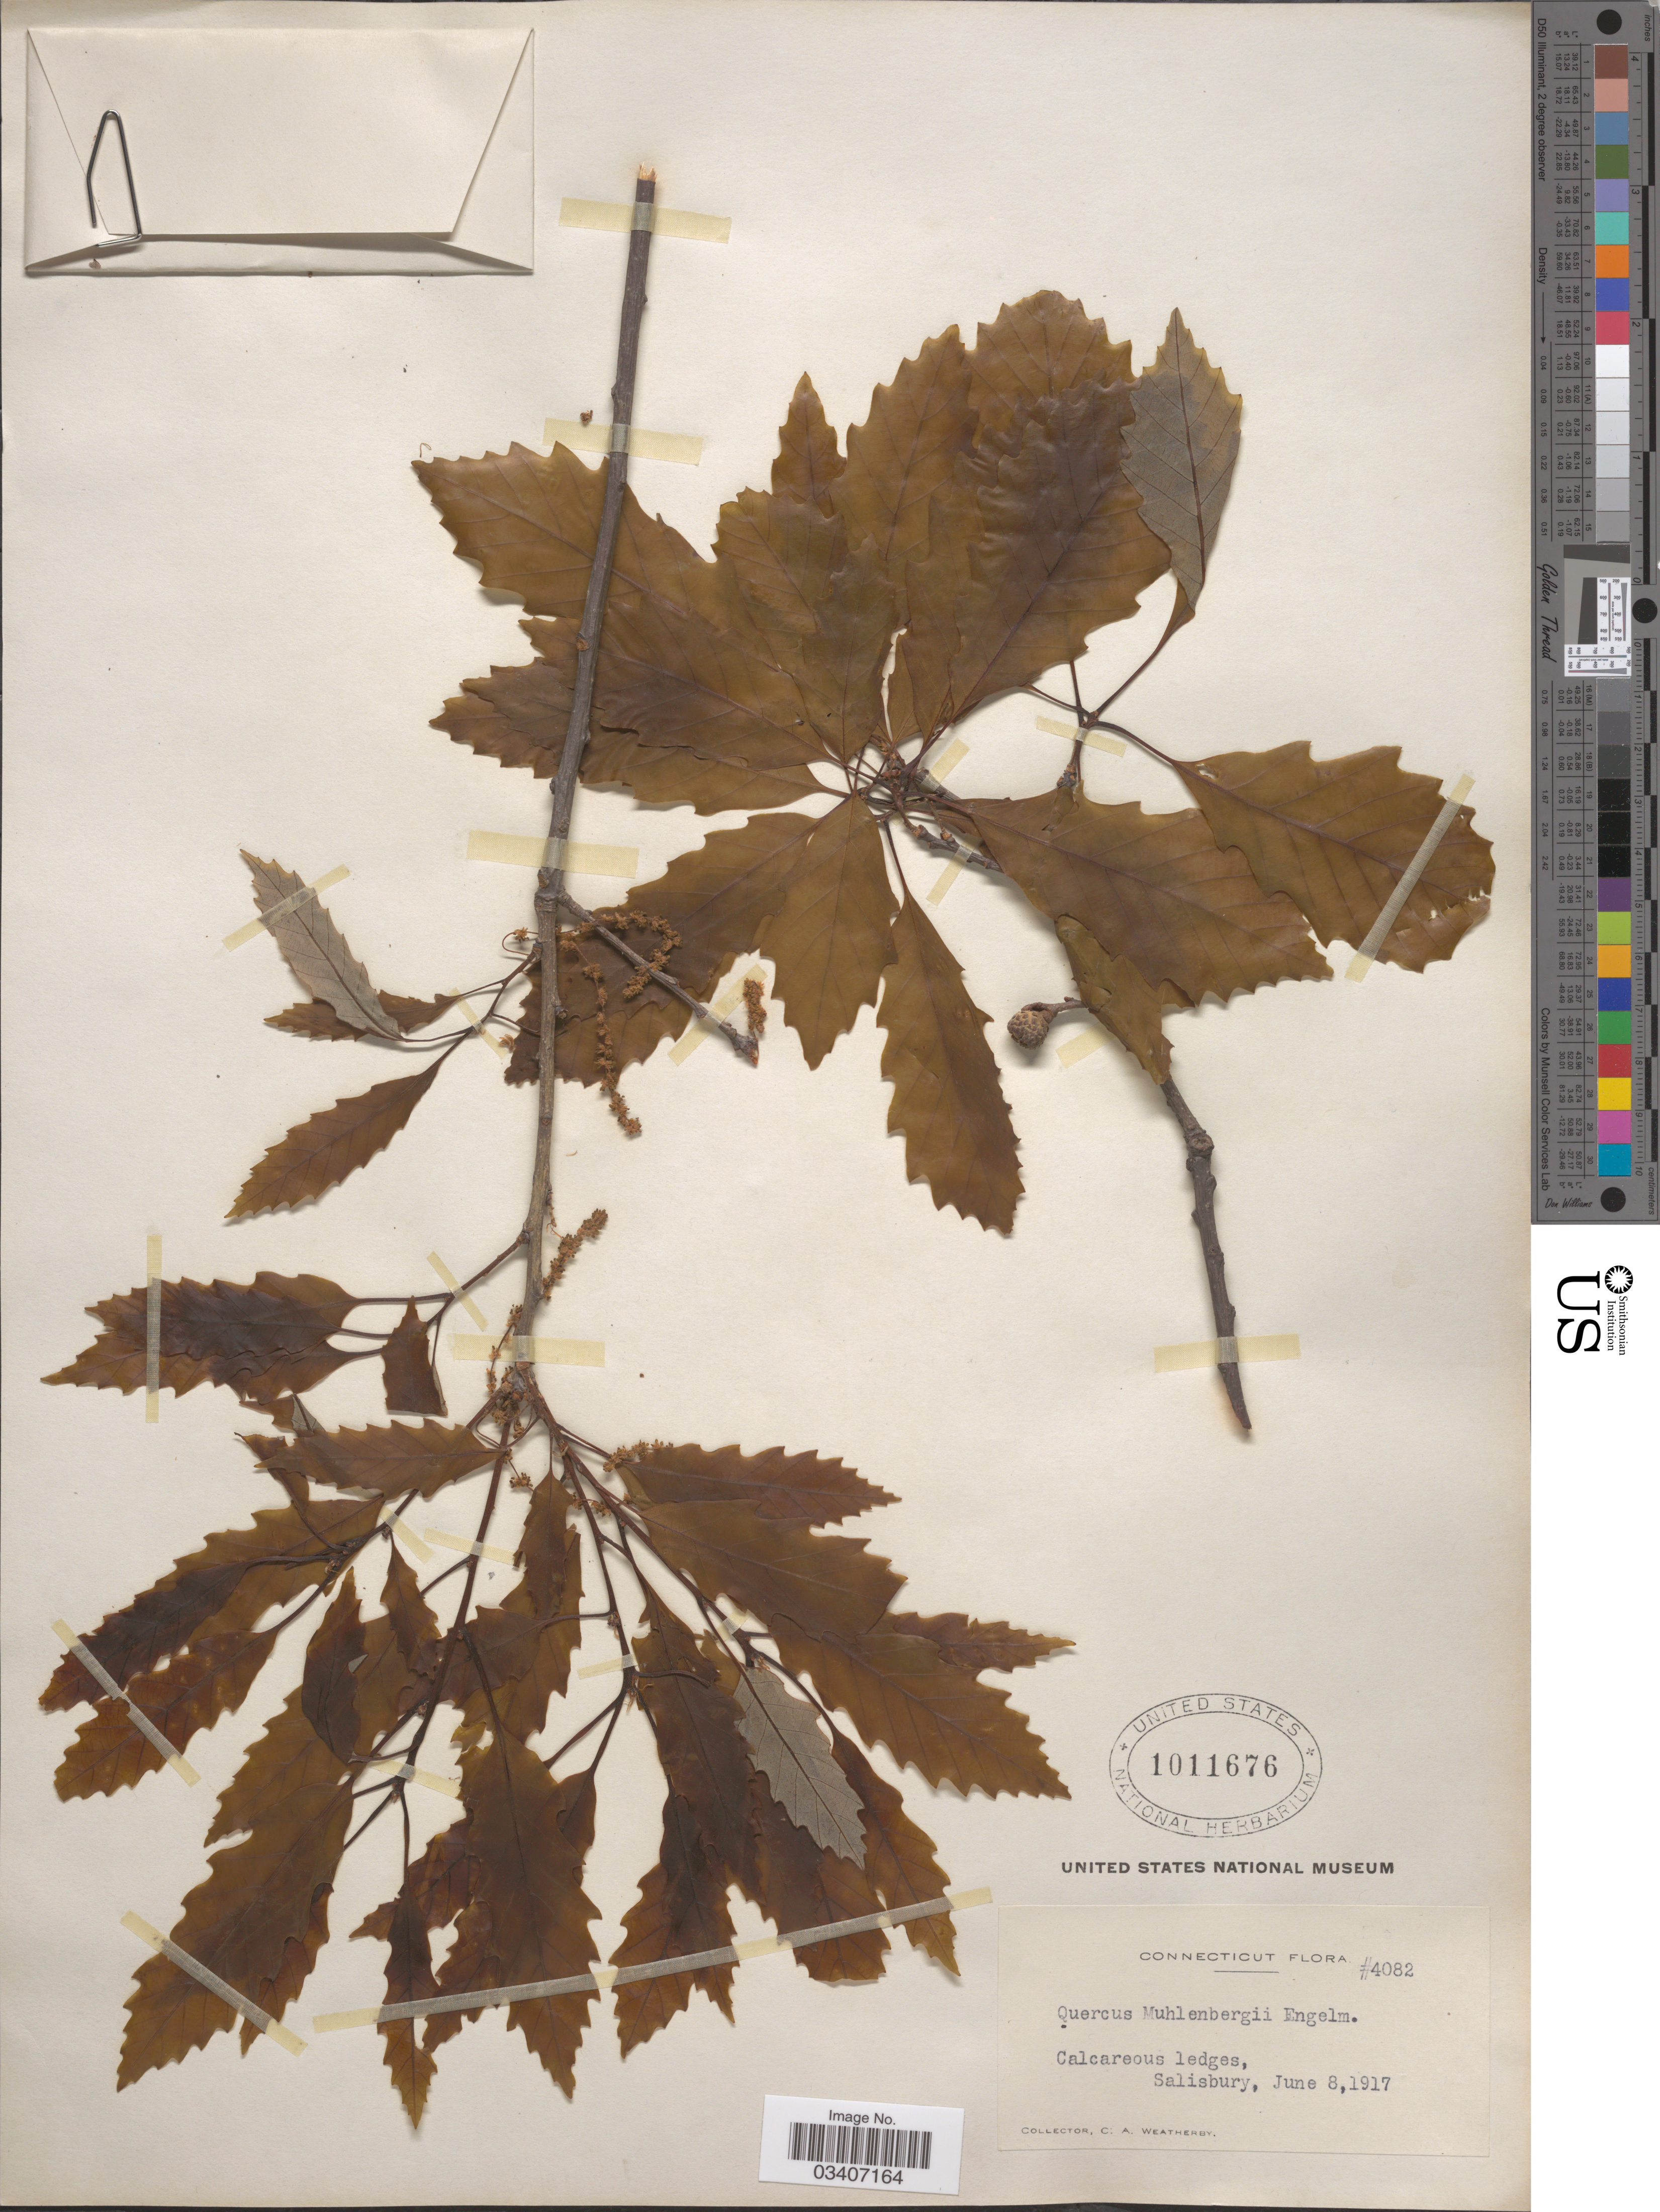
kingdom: Plantae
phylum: Tracheophyta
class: Magnoliopsida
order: Fagales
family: Fagaceae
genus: Quercus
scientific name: Quercus muehlenbergii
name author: Engelm.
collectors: C. A. Weatherby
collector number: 4082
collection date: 1917-06-08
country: United States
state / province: Connecticut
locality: Salisbury.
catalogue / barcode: US 1011676